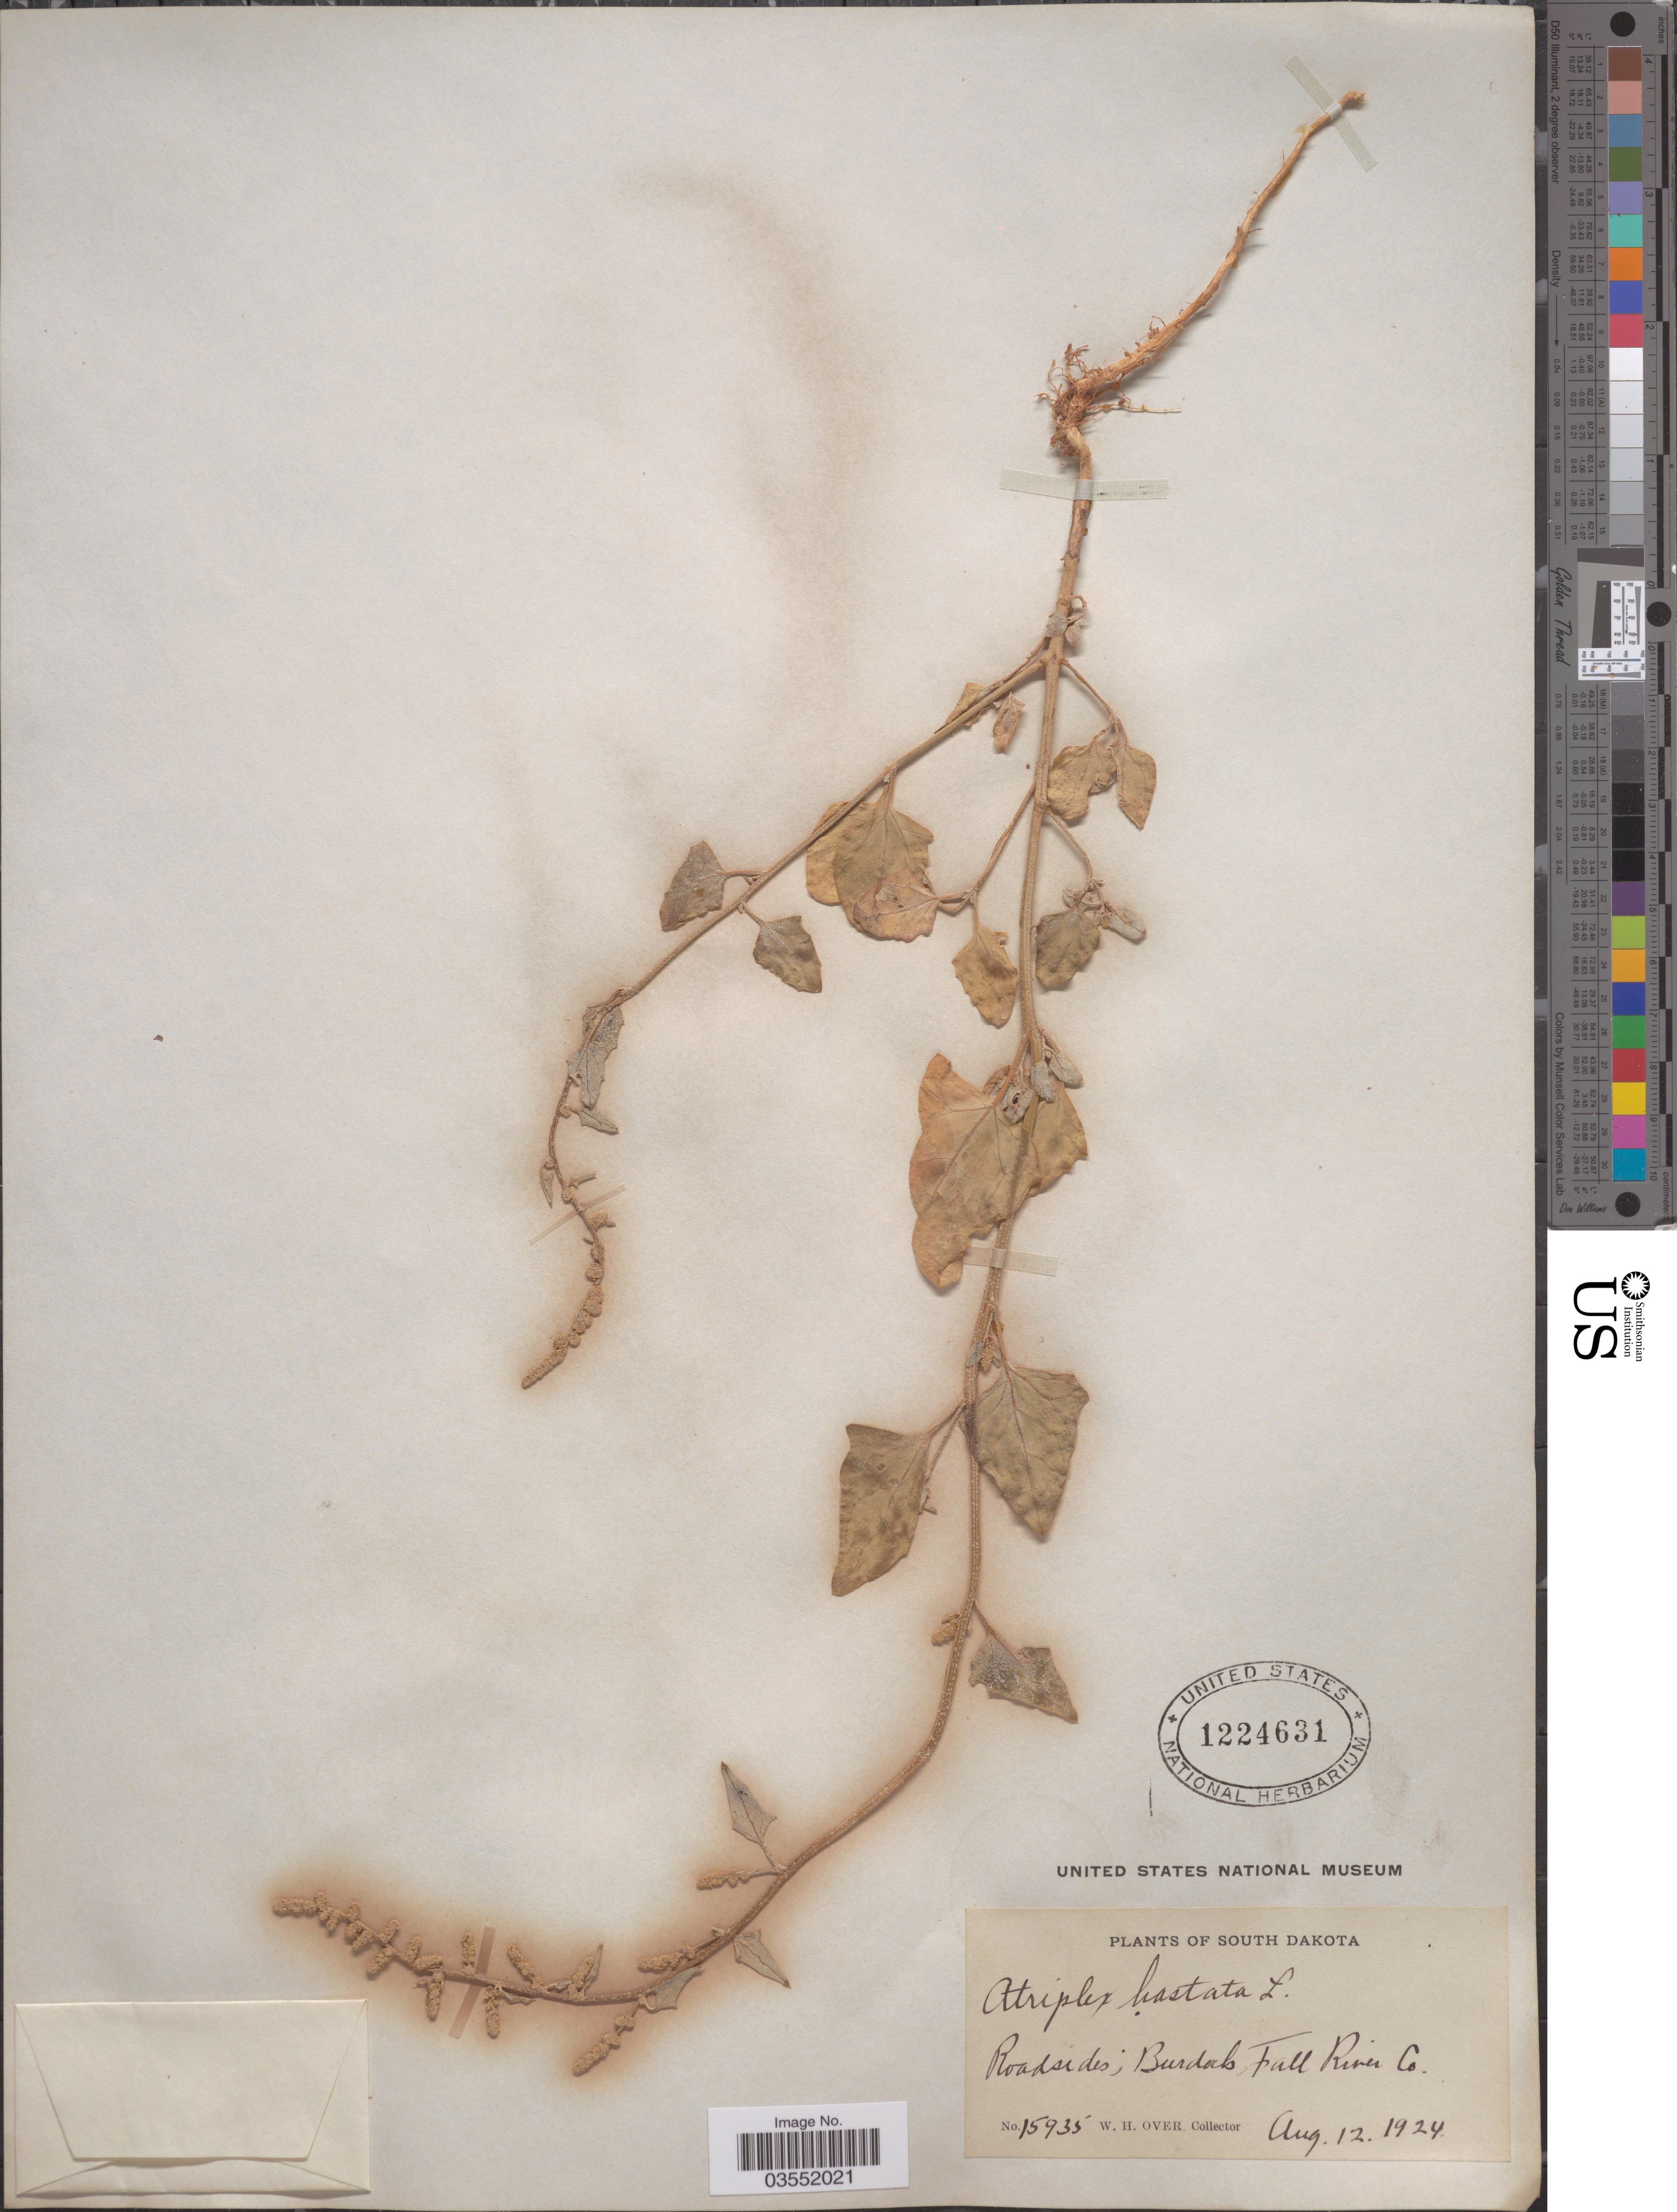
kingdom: Plantae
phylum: Tracheophyta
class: Magnoliopsida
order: Caryophyllales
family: Amaranthaceae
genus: Atriplex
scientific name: Atriplex hastata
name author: L.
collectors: W. Over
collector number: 15935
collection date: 1924-08-12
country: United States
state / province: South Dakota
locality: Roadsides; Burdock, Fall River Co.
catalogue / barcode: US 1224631